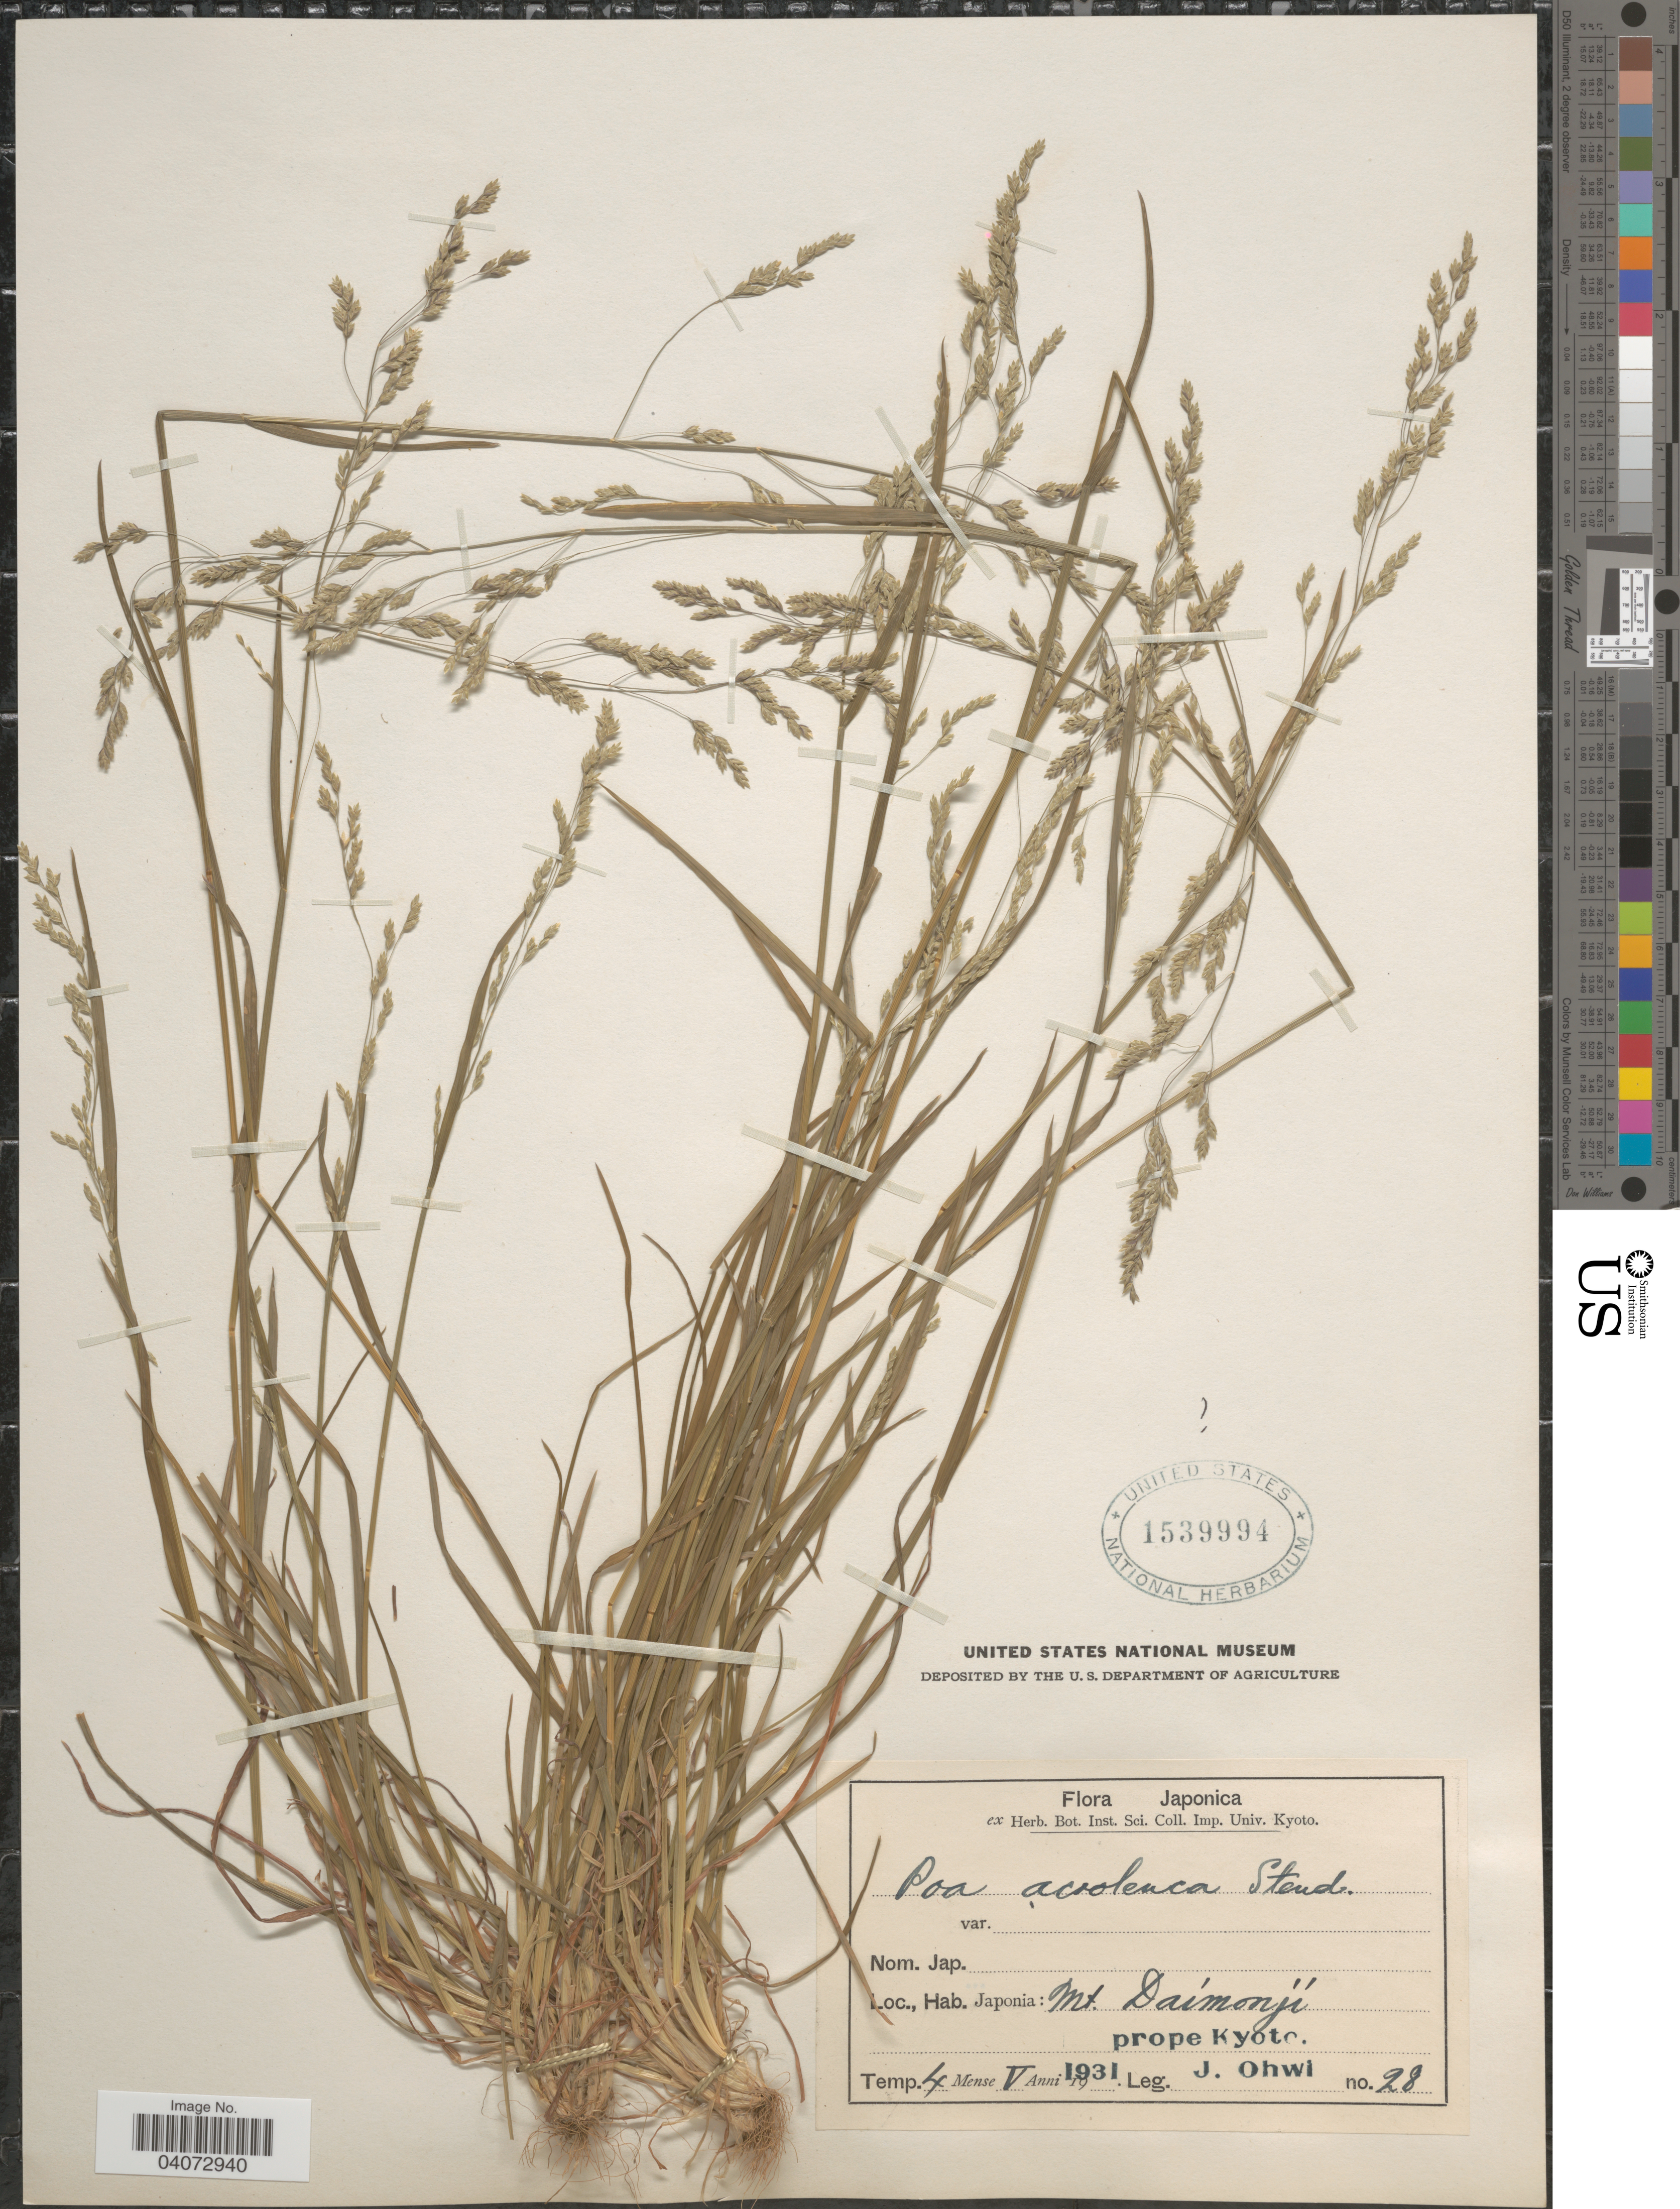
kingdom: Plantae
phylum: Tracheophyta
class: Liliopsida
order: Poales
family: Poaceae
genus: Poa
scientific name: Poa acroleuca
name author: Steud.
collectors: J. Ohwi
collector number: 28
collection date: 1931-05-04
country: Japan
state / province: Kyoto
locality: Mt. Daimonji, prope Kyoto.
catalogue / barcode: US 1539994